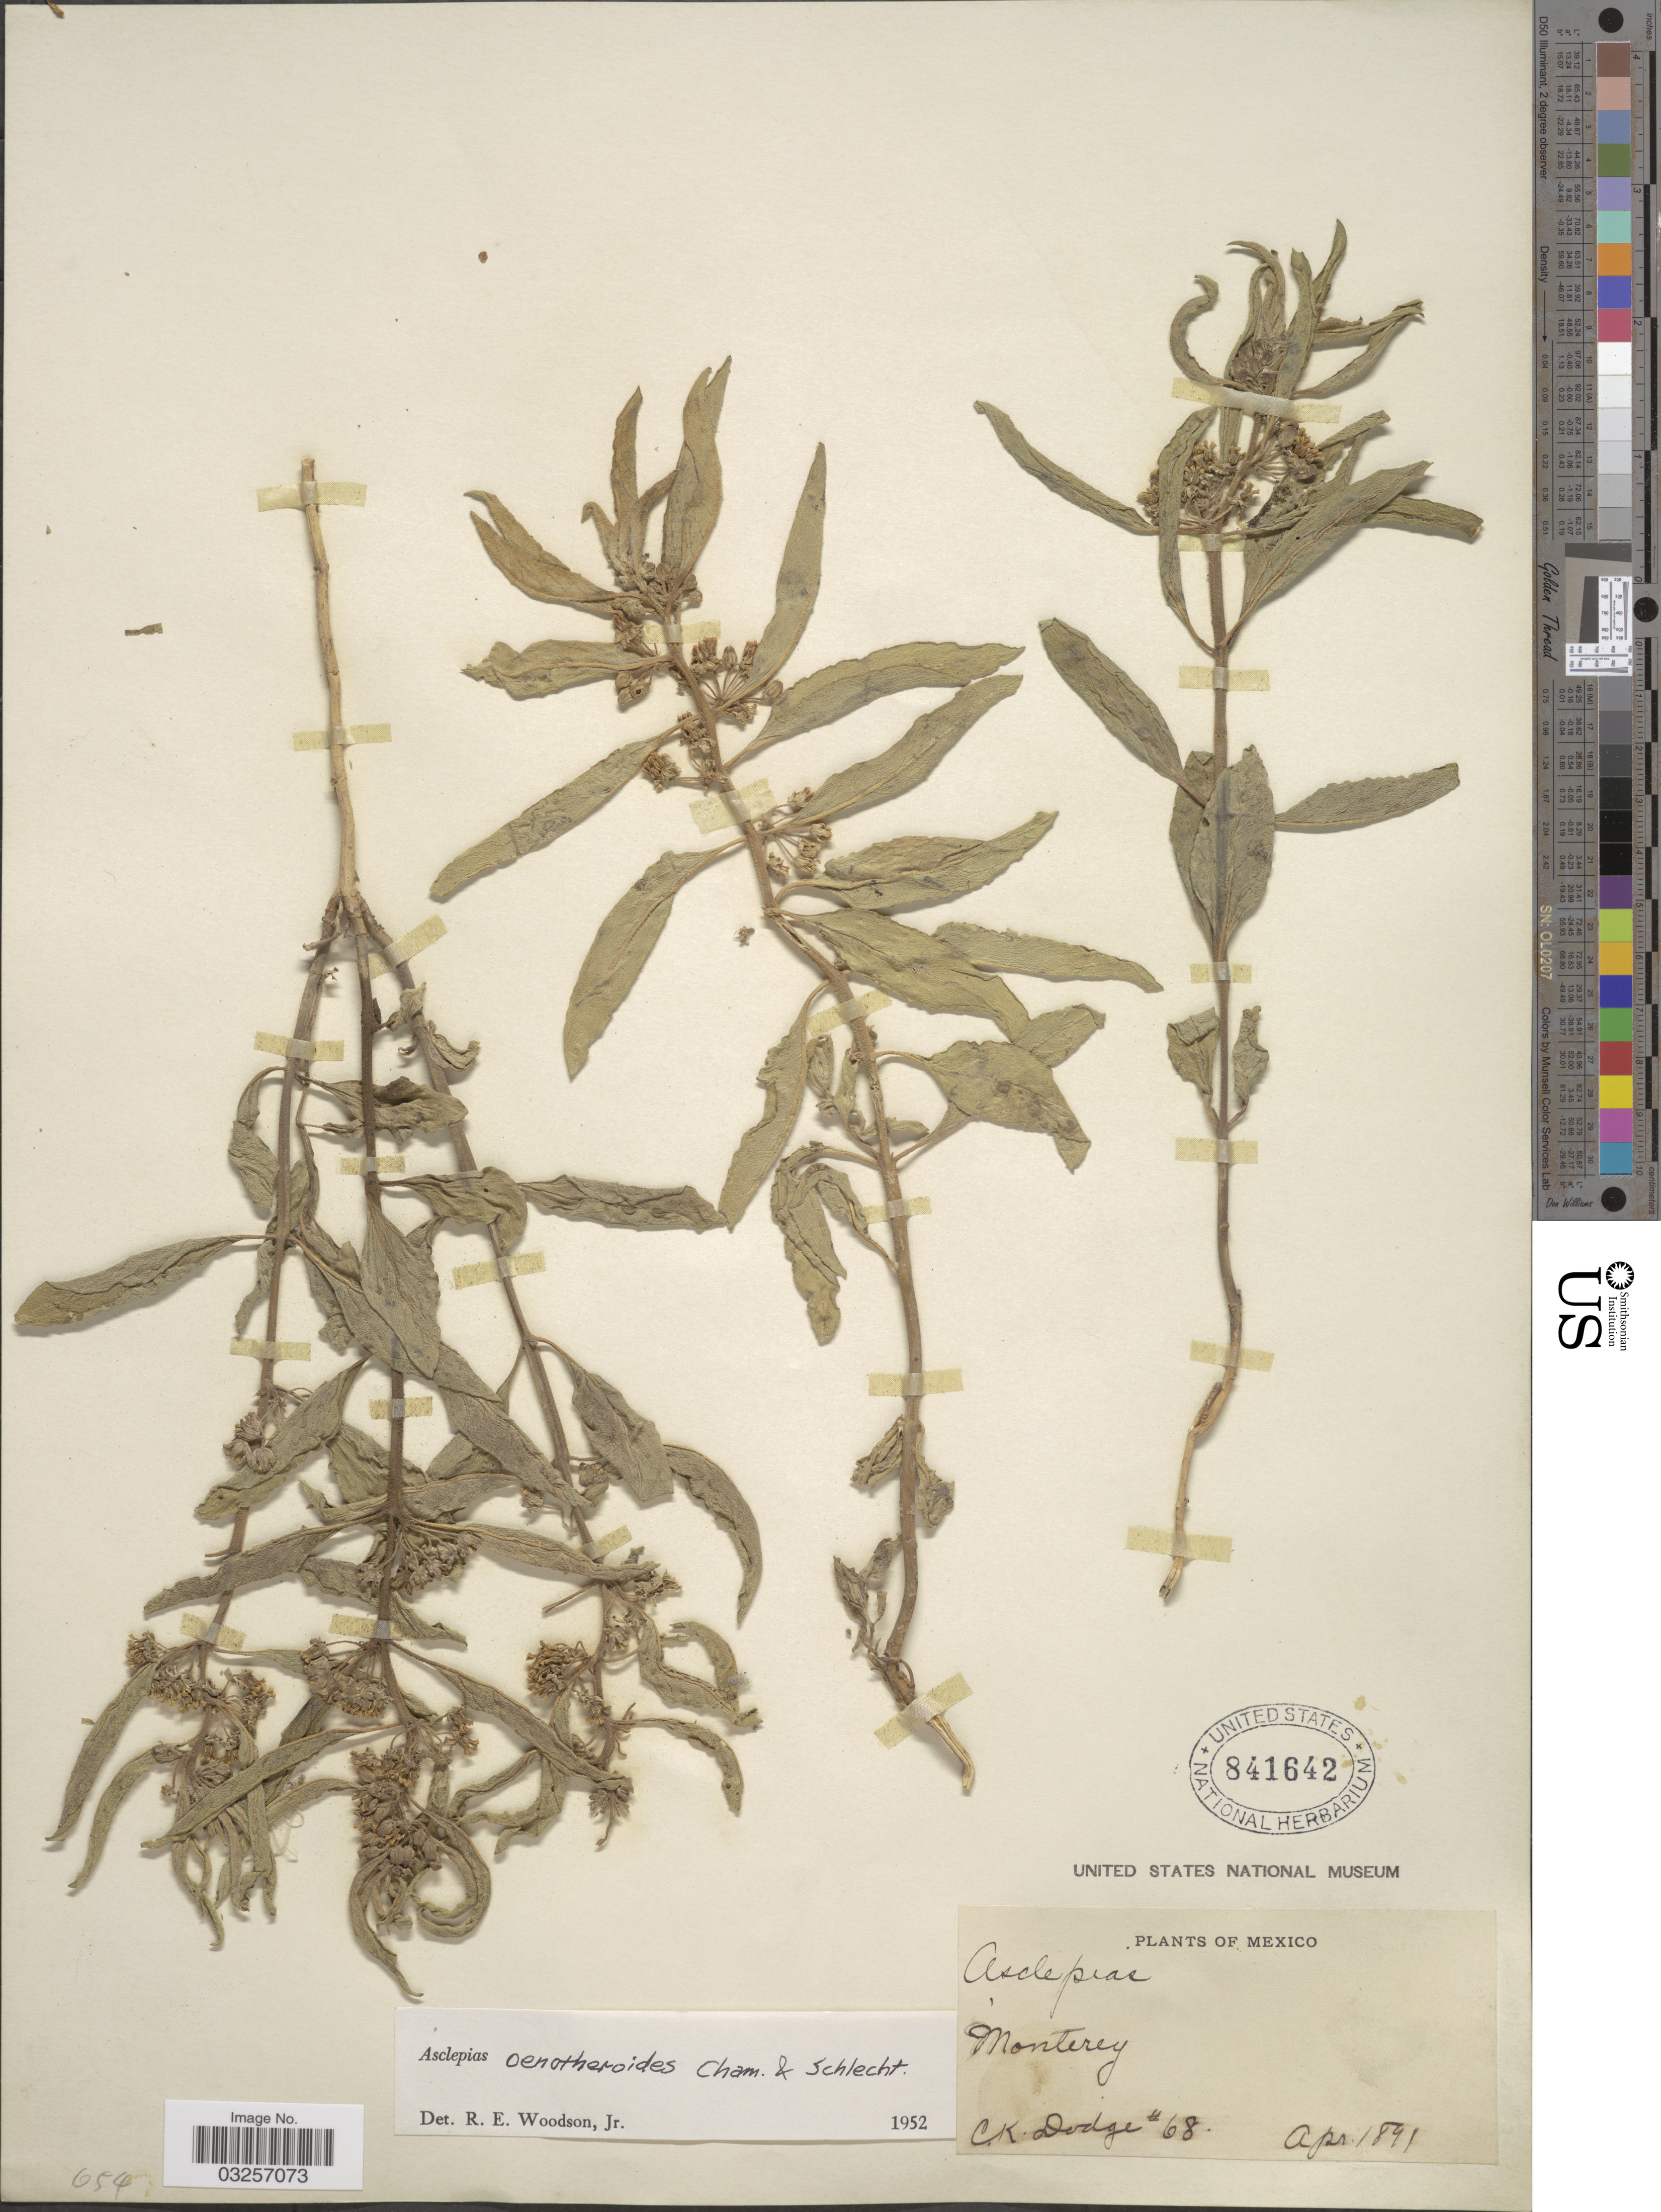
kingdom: Plantae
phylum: Tracheophyta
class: Magnoliopsida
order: Gentianales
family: Apocynaceae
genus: Asclepias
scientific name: Asclepias oenotheroides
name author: Schltdl. & Cham.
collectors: C. Dodge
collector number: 68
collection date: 1891-04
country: Mexico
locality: Monterey.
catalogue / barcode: US 841642